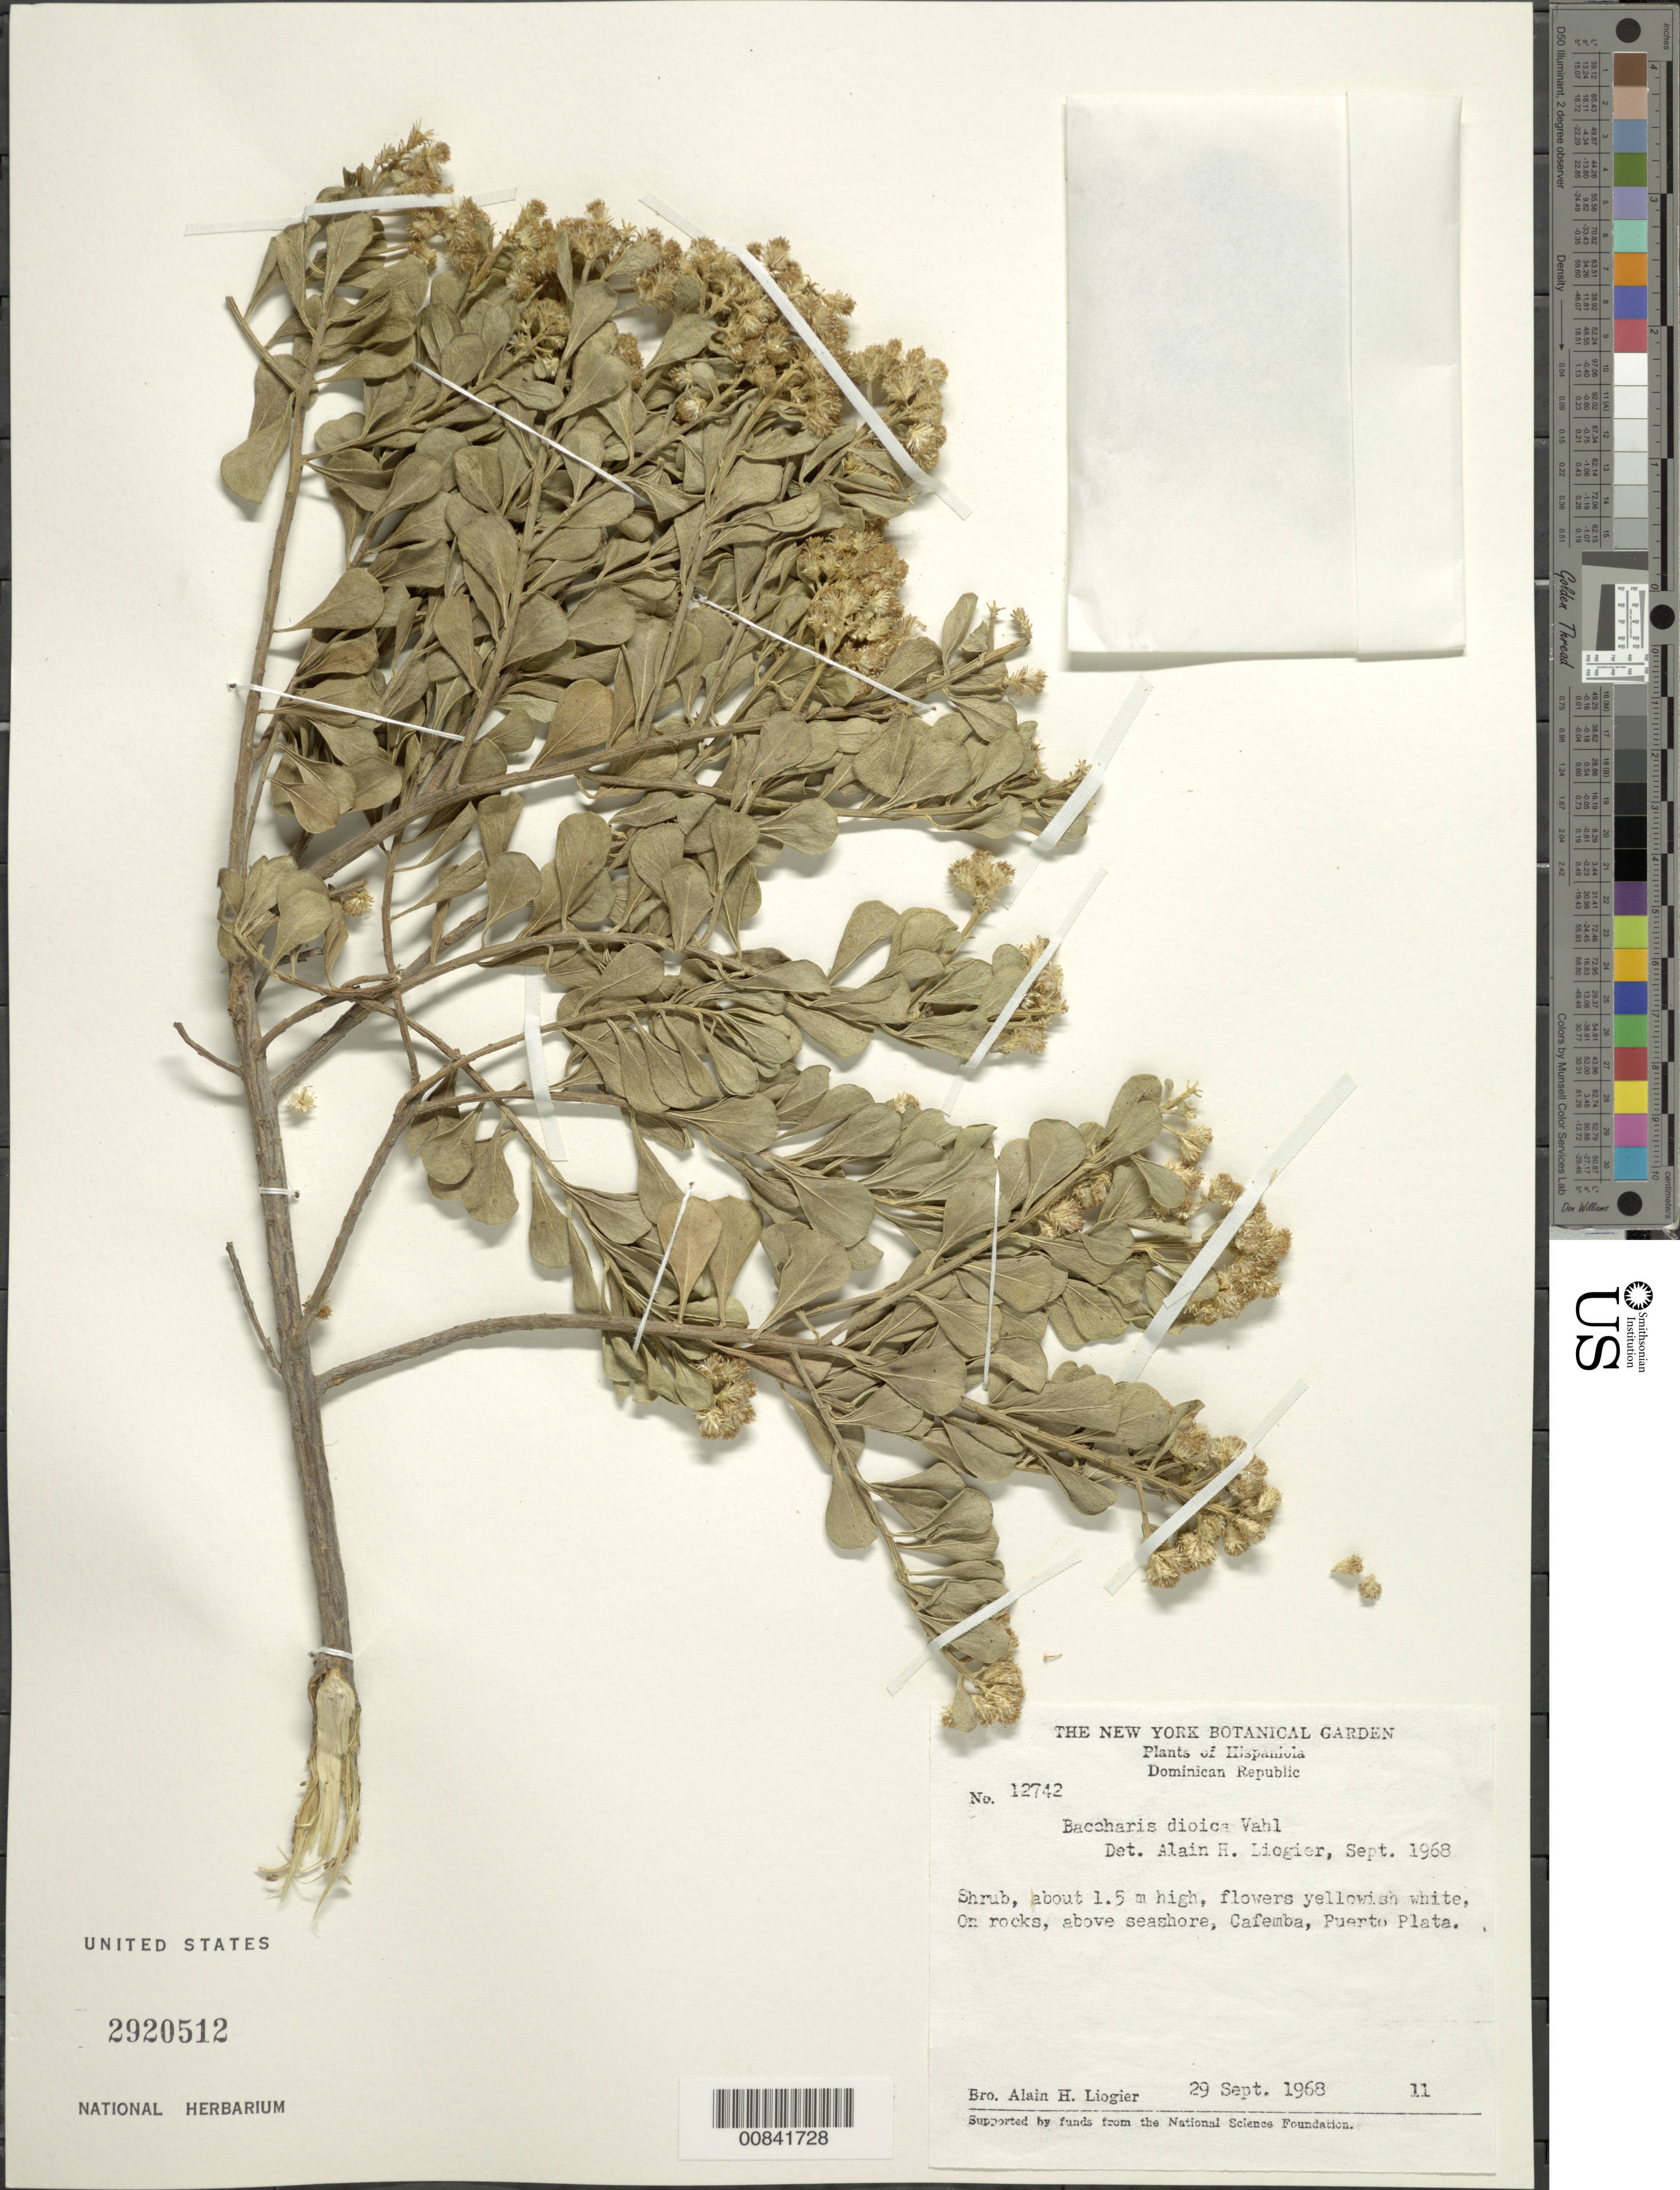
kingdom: Plantae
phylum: Tracheophyta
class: Magnoliopsida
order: Asterales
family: Asteraceae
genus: Baccharis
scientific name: Baccharis dioica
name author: Vahl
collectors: A. H. Liogier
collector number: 12742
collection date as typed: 29 Sep 1968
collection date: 1968-09-29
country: Dominican Republic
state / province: Puerto Plata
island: Hispaniola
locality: Cafemba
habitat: On rocks above seashore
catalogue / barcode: US 2920512